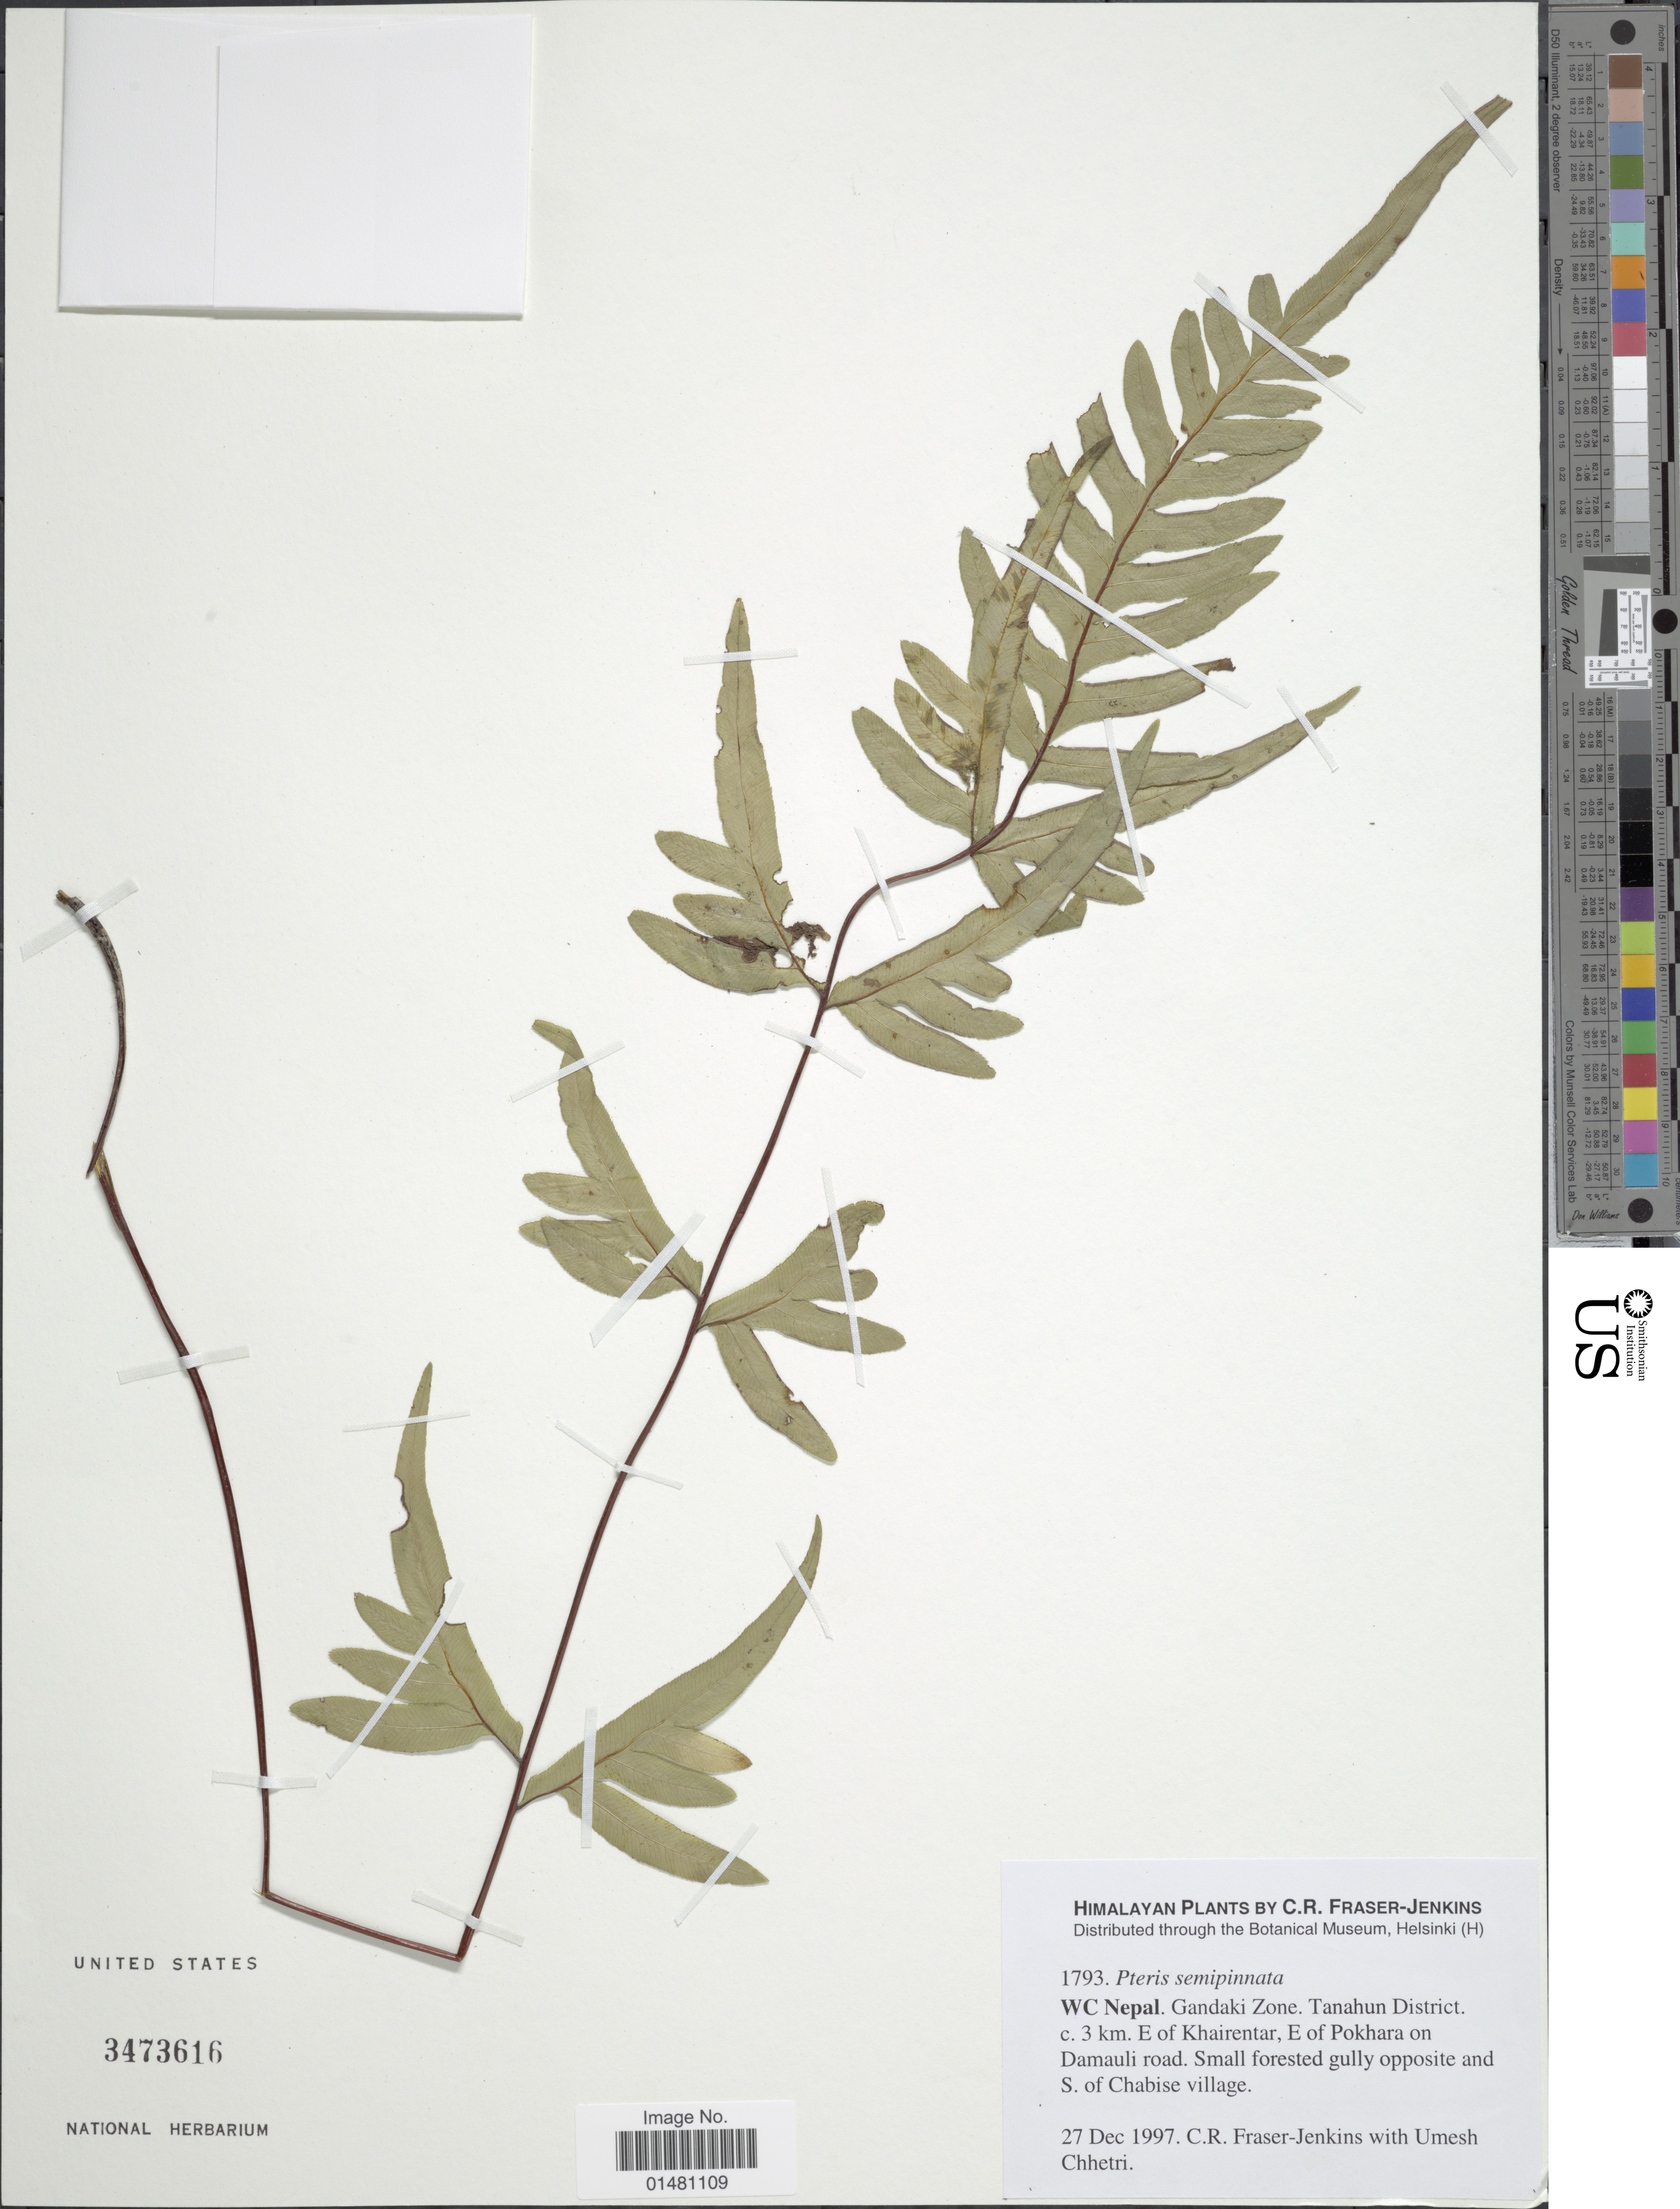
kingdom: Plantae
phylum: Tracheophyta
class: Polypodiopsida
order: Polypodiales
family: Pteridaceae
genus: Pteris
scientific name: Pteris semipinnata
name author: L.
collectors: C. R. Fraser-Jenkins & U. Chhetri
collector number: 1793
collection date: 1997-12-27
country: Nepal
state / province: Gandaki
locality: WC Nepal. Gandaki Zone. Tanahun District. c. 3 km E of Khairebtar, E of Pokhara on Damauli road. Small forested gully opposite and S. of Chabise village. Himalayan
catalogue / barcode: US 3473616